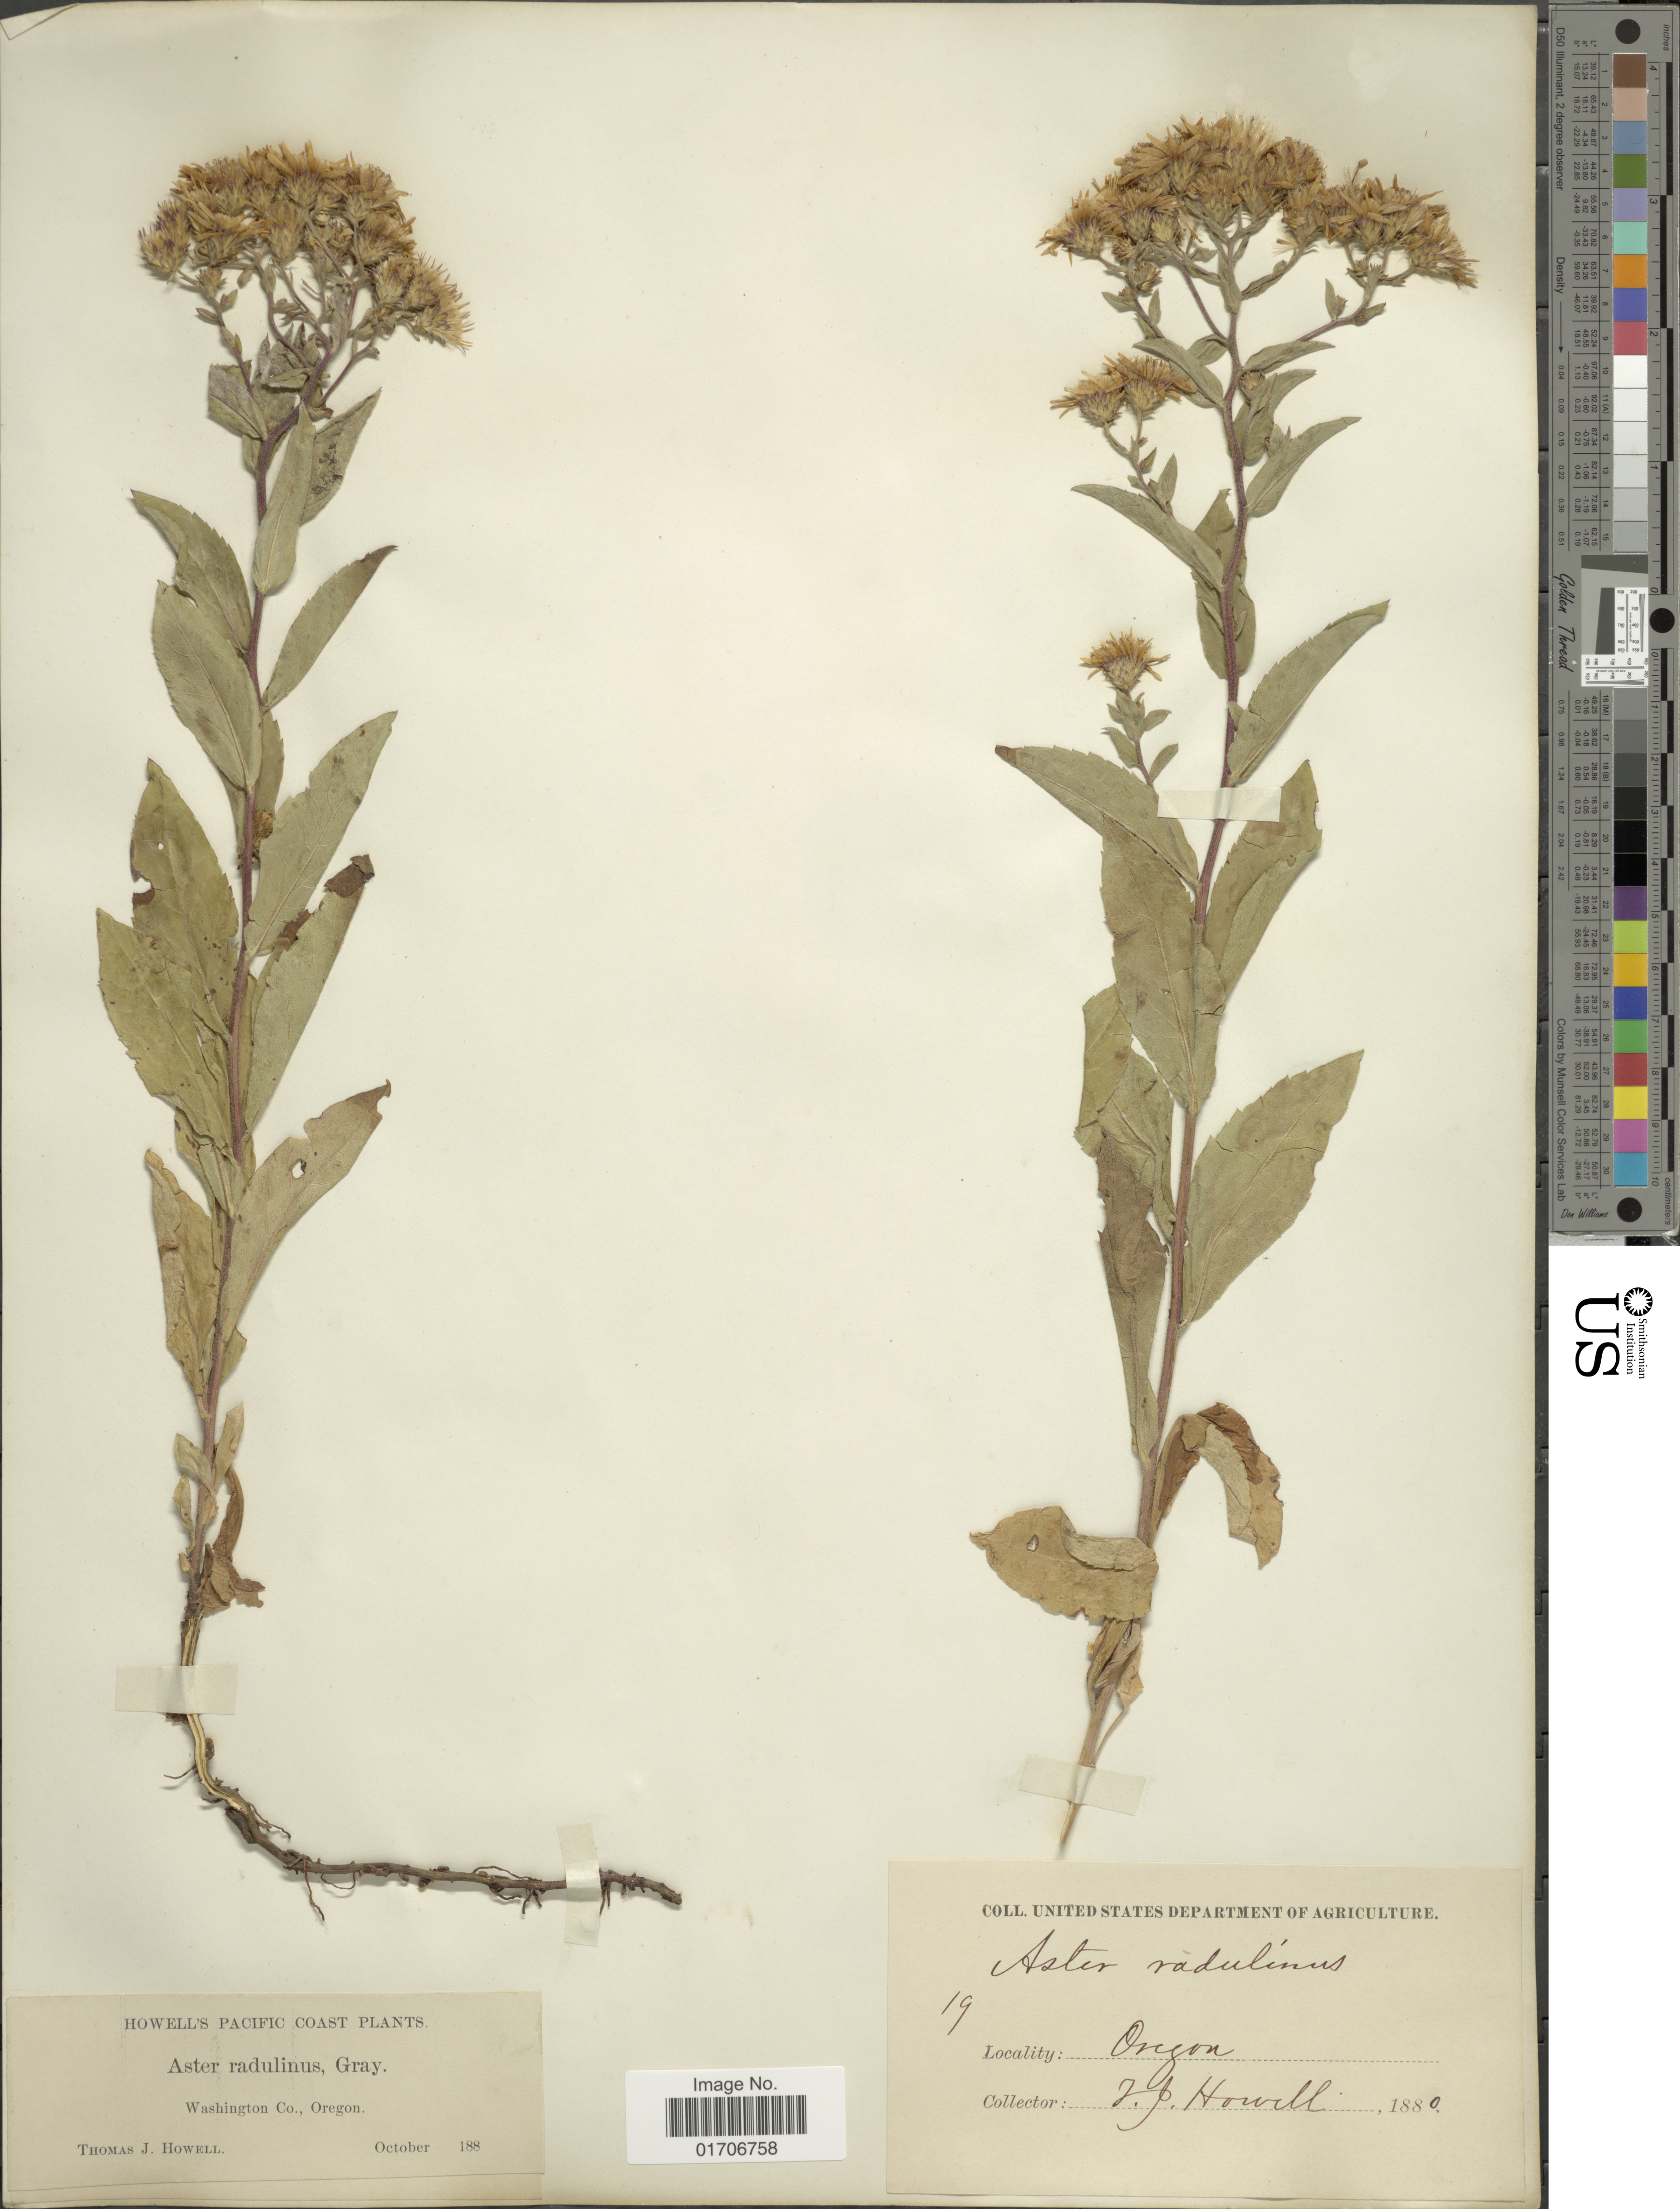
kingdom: Plantae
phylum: Tracheophyta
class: Magnoliopsida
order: Asterales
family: Asteraceae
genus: Eurybia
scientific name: Eurybia radulina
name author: (A. Gray) G.L. Nesom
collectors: T. J. Howell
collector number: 19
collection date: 1880-10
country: United States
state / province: Oregon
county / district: Washington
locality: Howell's Pacific Coast. Washington Co., Oregon.